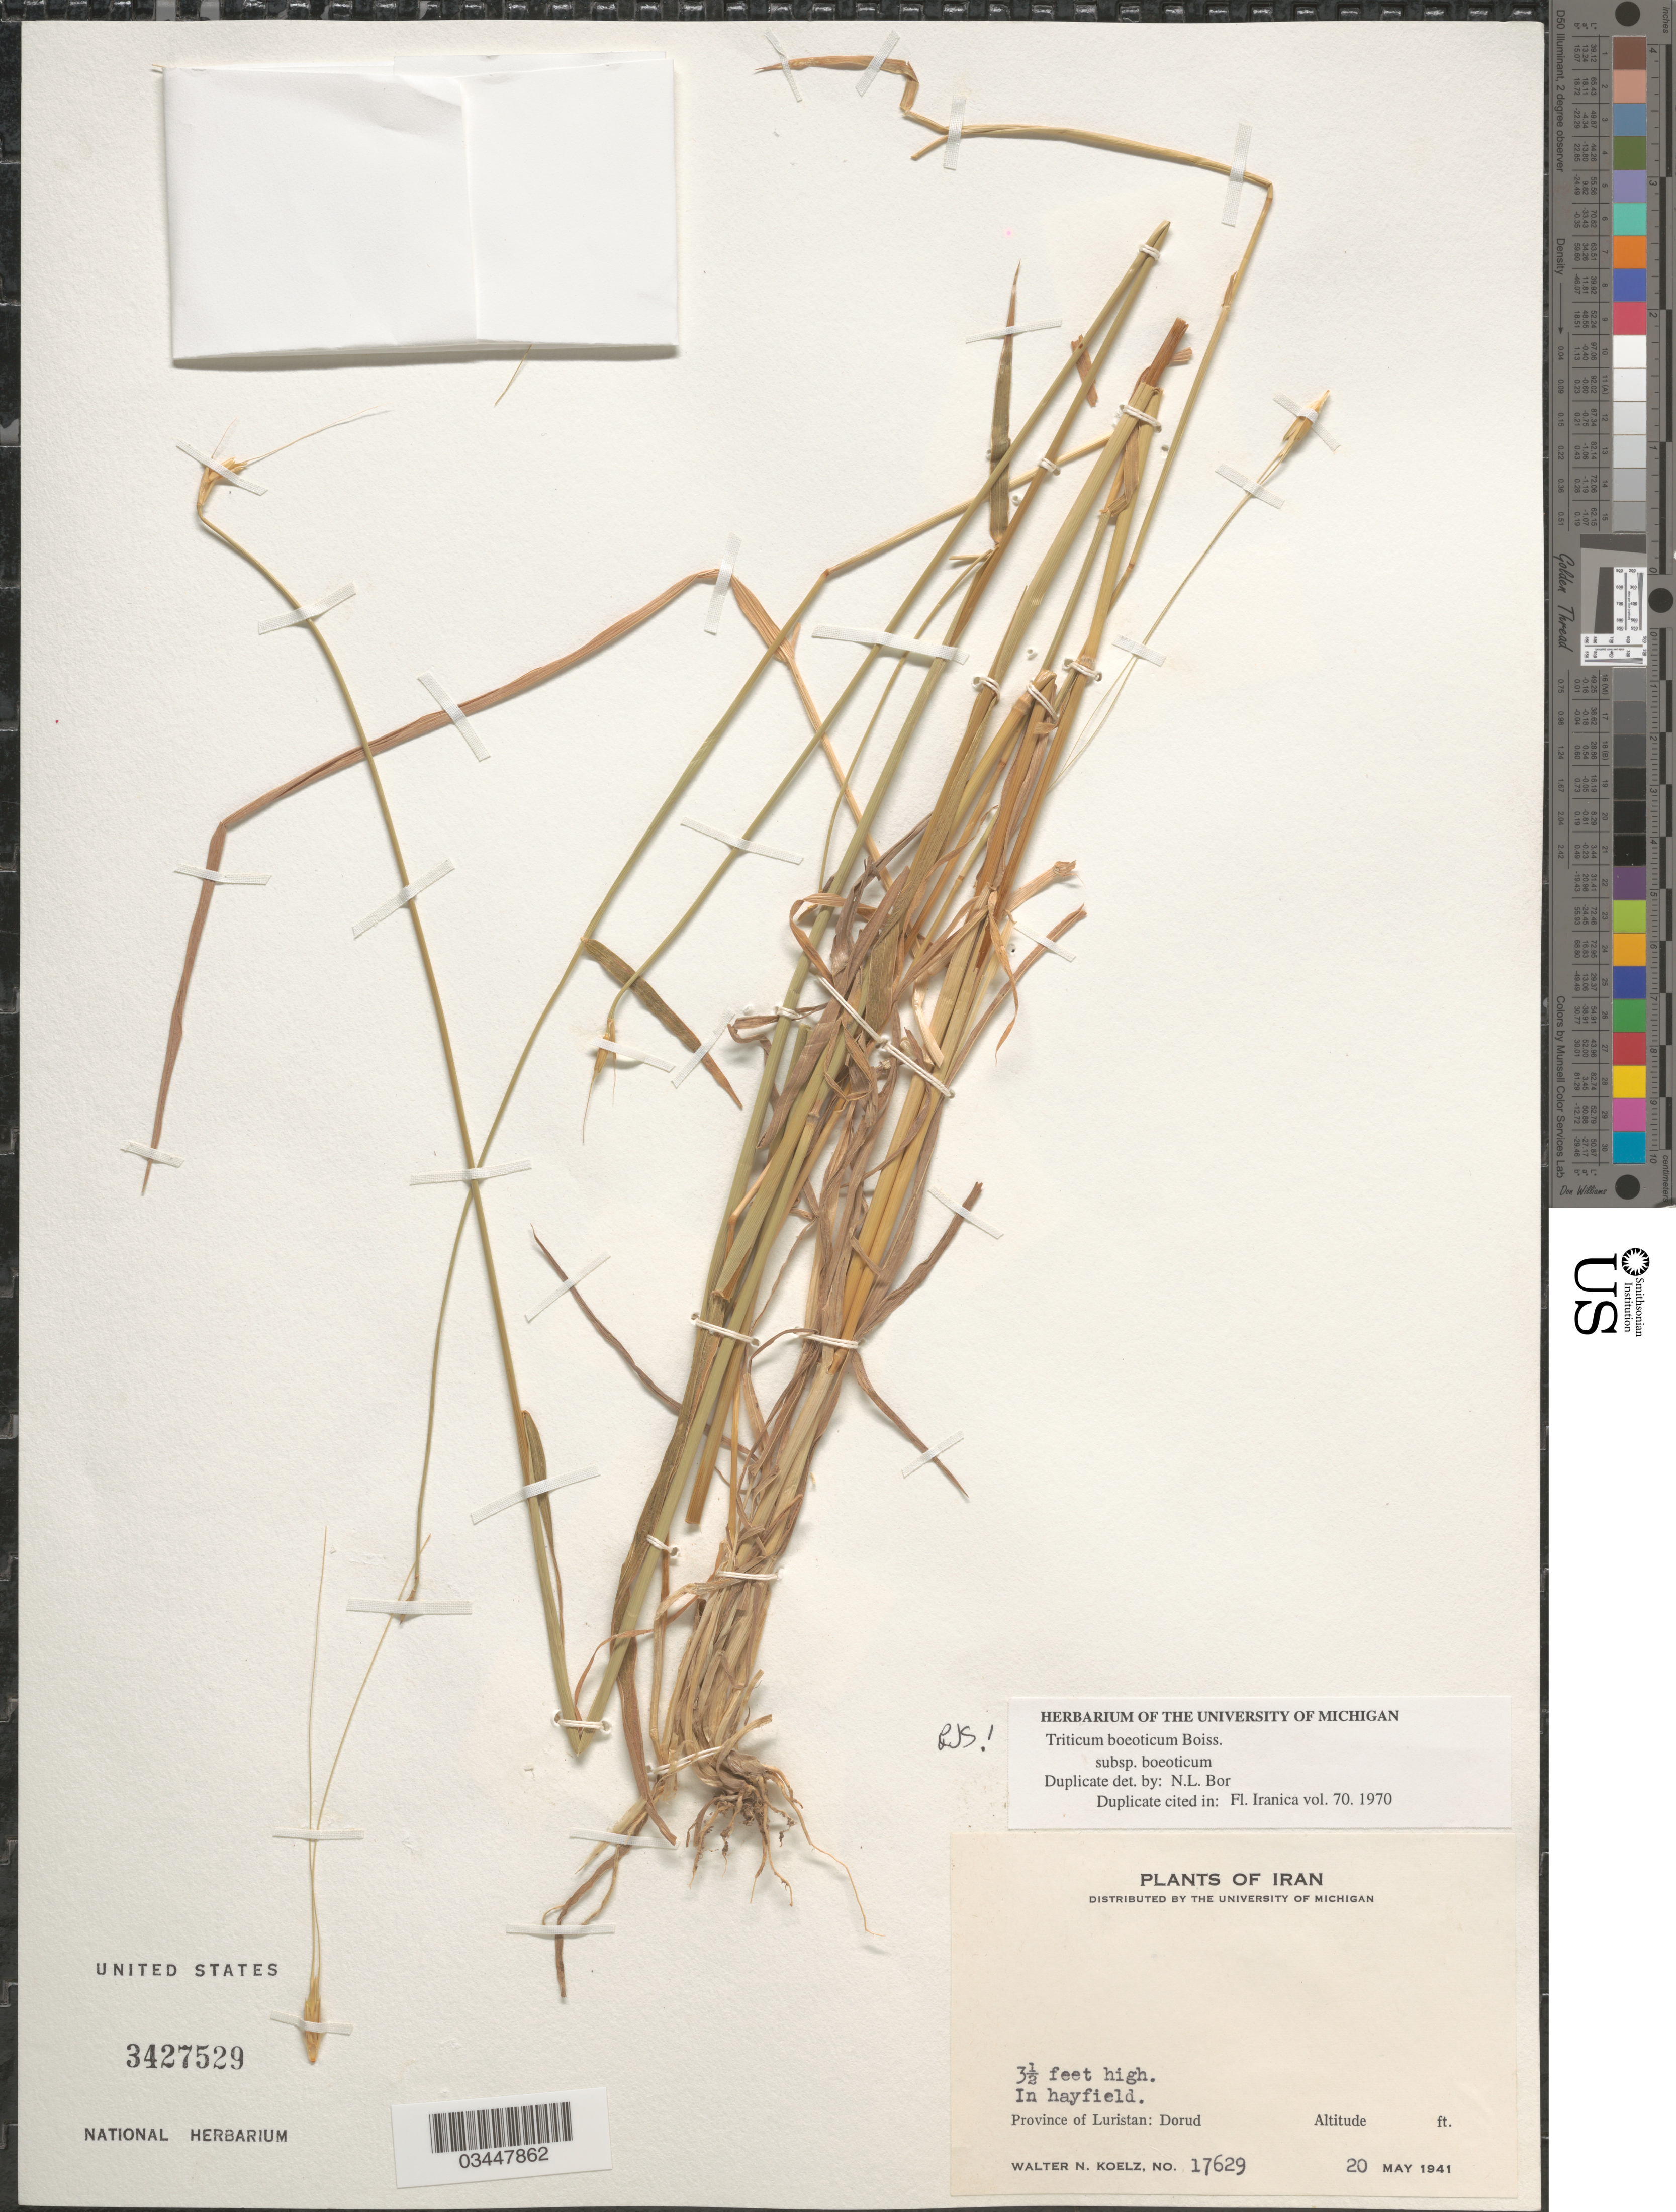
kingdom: Plantae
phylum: Tracheophyta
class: Liliopsida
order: Poales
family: Poaceae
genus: Triticum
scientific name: Triticum boeoticum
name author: Boiss.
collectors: W. N. Koelz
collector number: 17629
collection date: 1941-05-20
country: Iran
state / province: Lorestan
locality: In hayfield. Province of Luristan: Dorud.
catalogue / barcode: US 3427529